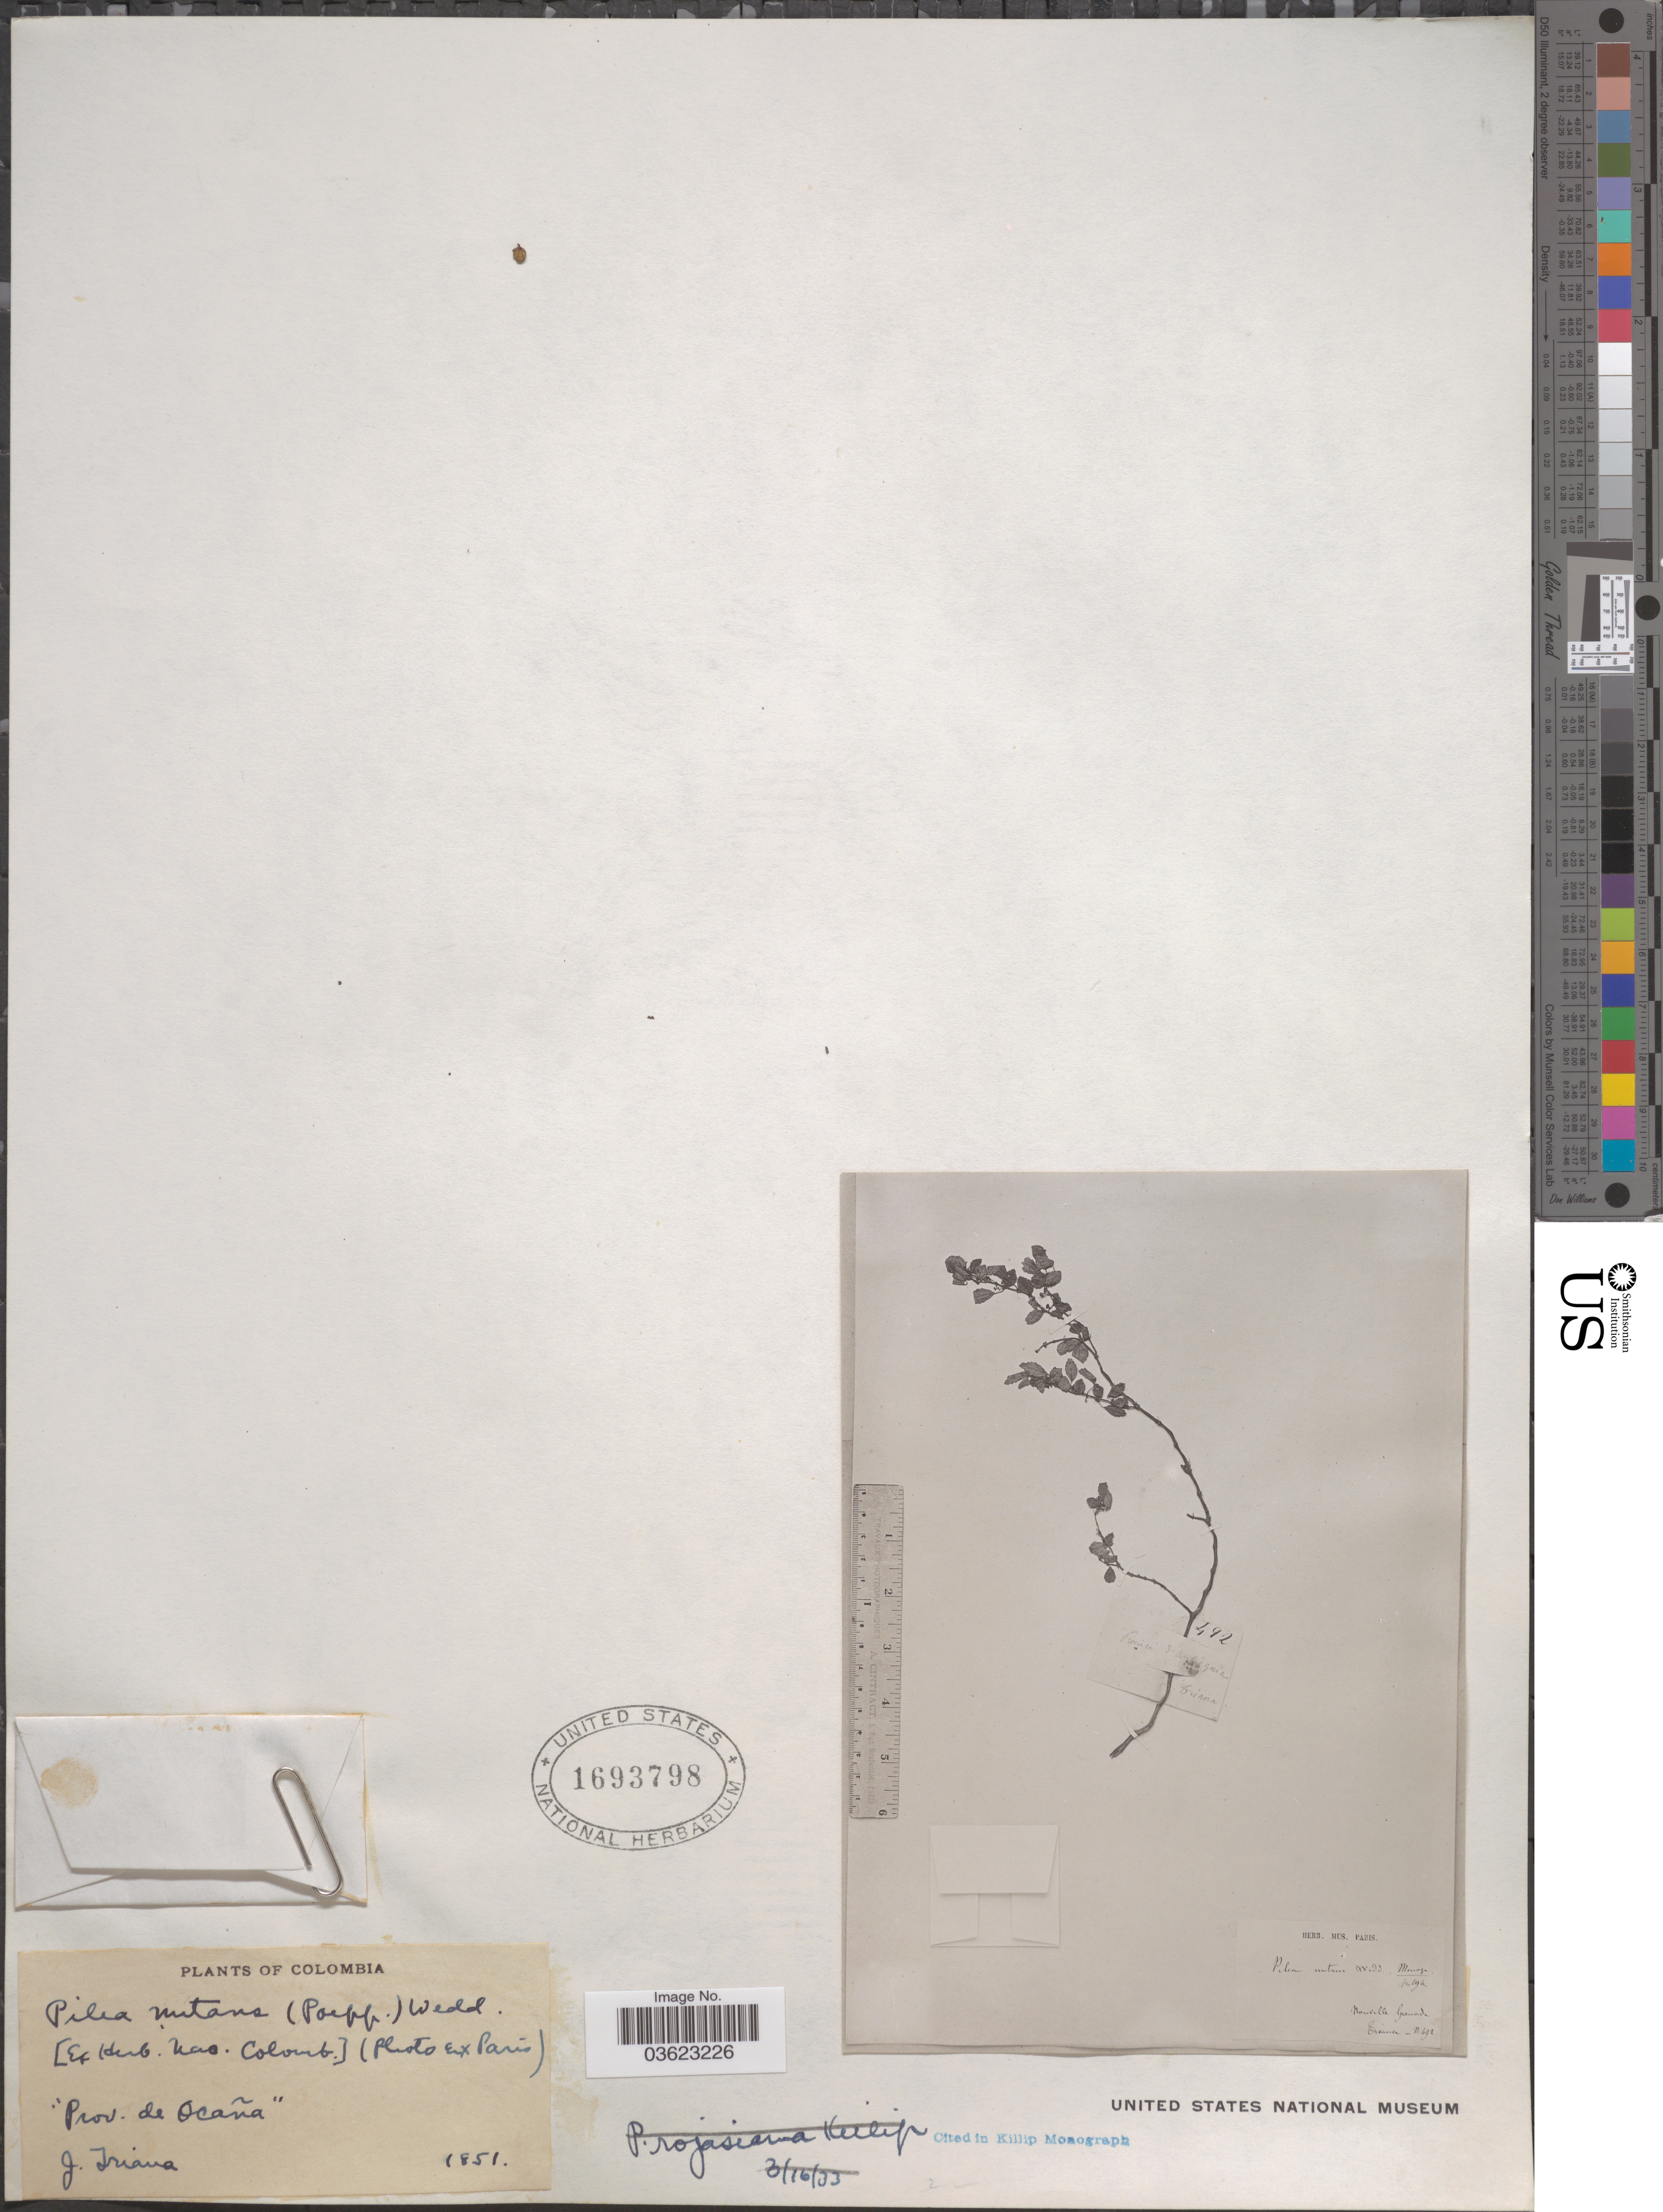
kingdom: Plantae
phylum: Tracheophyta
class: Magnoliopsida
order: Rosales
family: Urticaceae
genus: Pilea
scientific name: Pilea nutans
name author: Wedd.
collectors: J. Triana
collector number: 492?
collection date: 1851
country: Colombia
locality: Prov. de Ocaña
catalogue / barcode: US 1693798